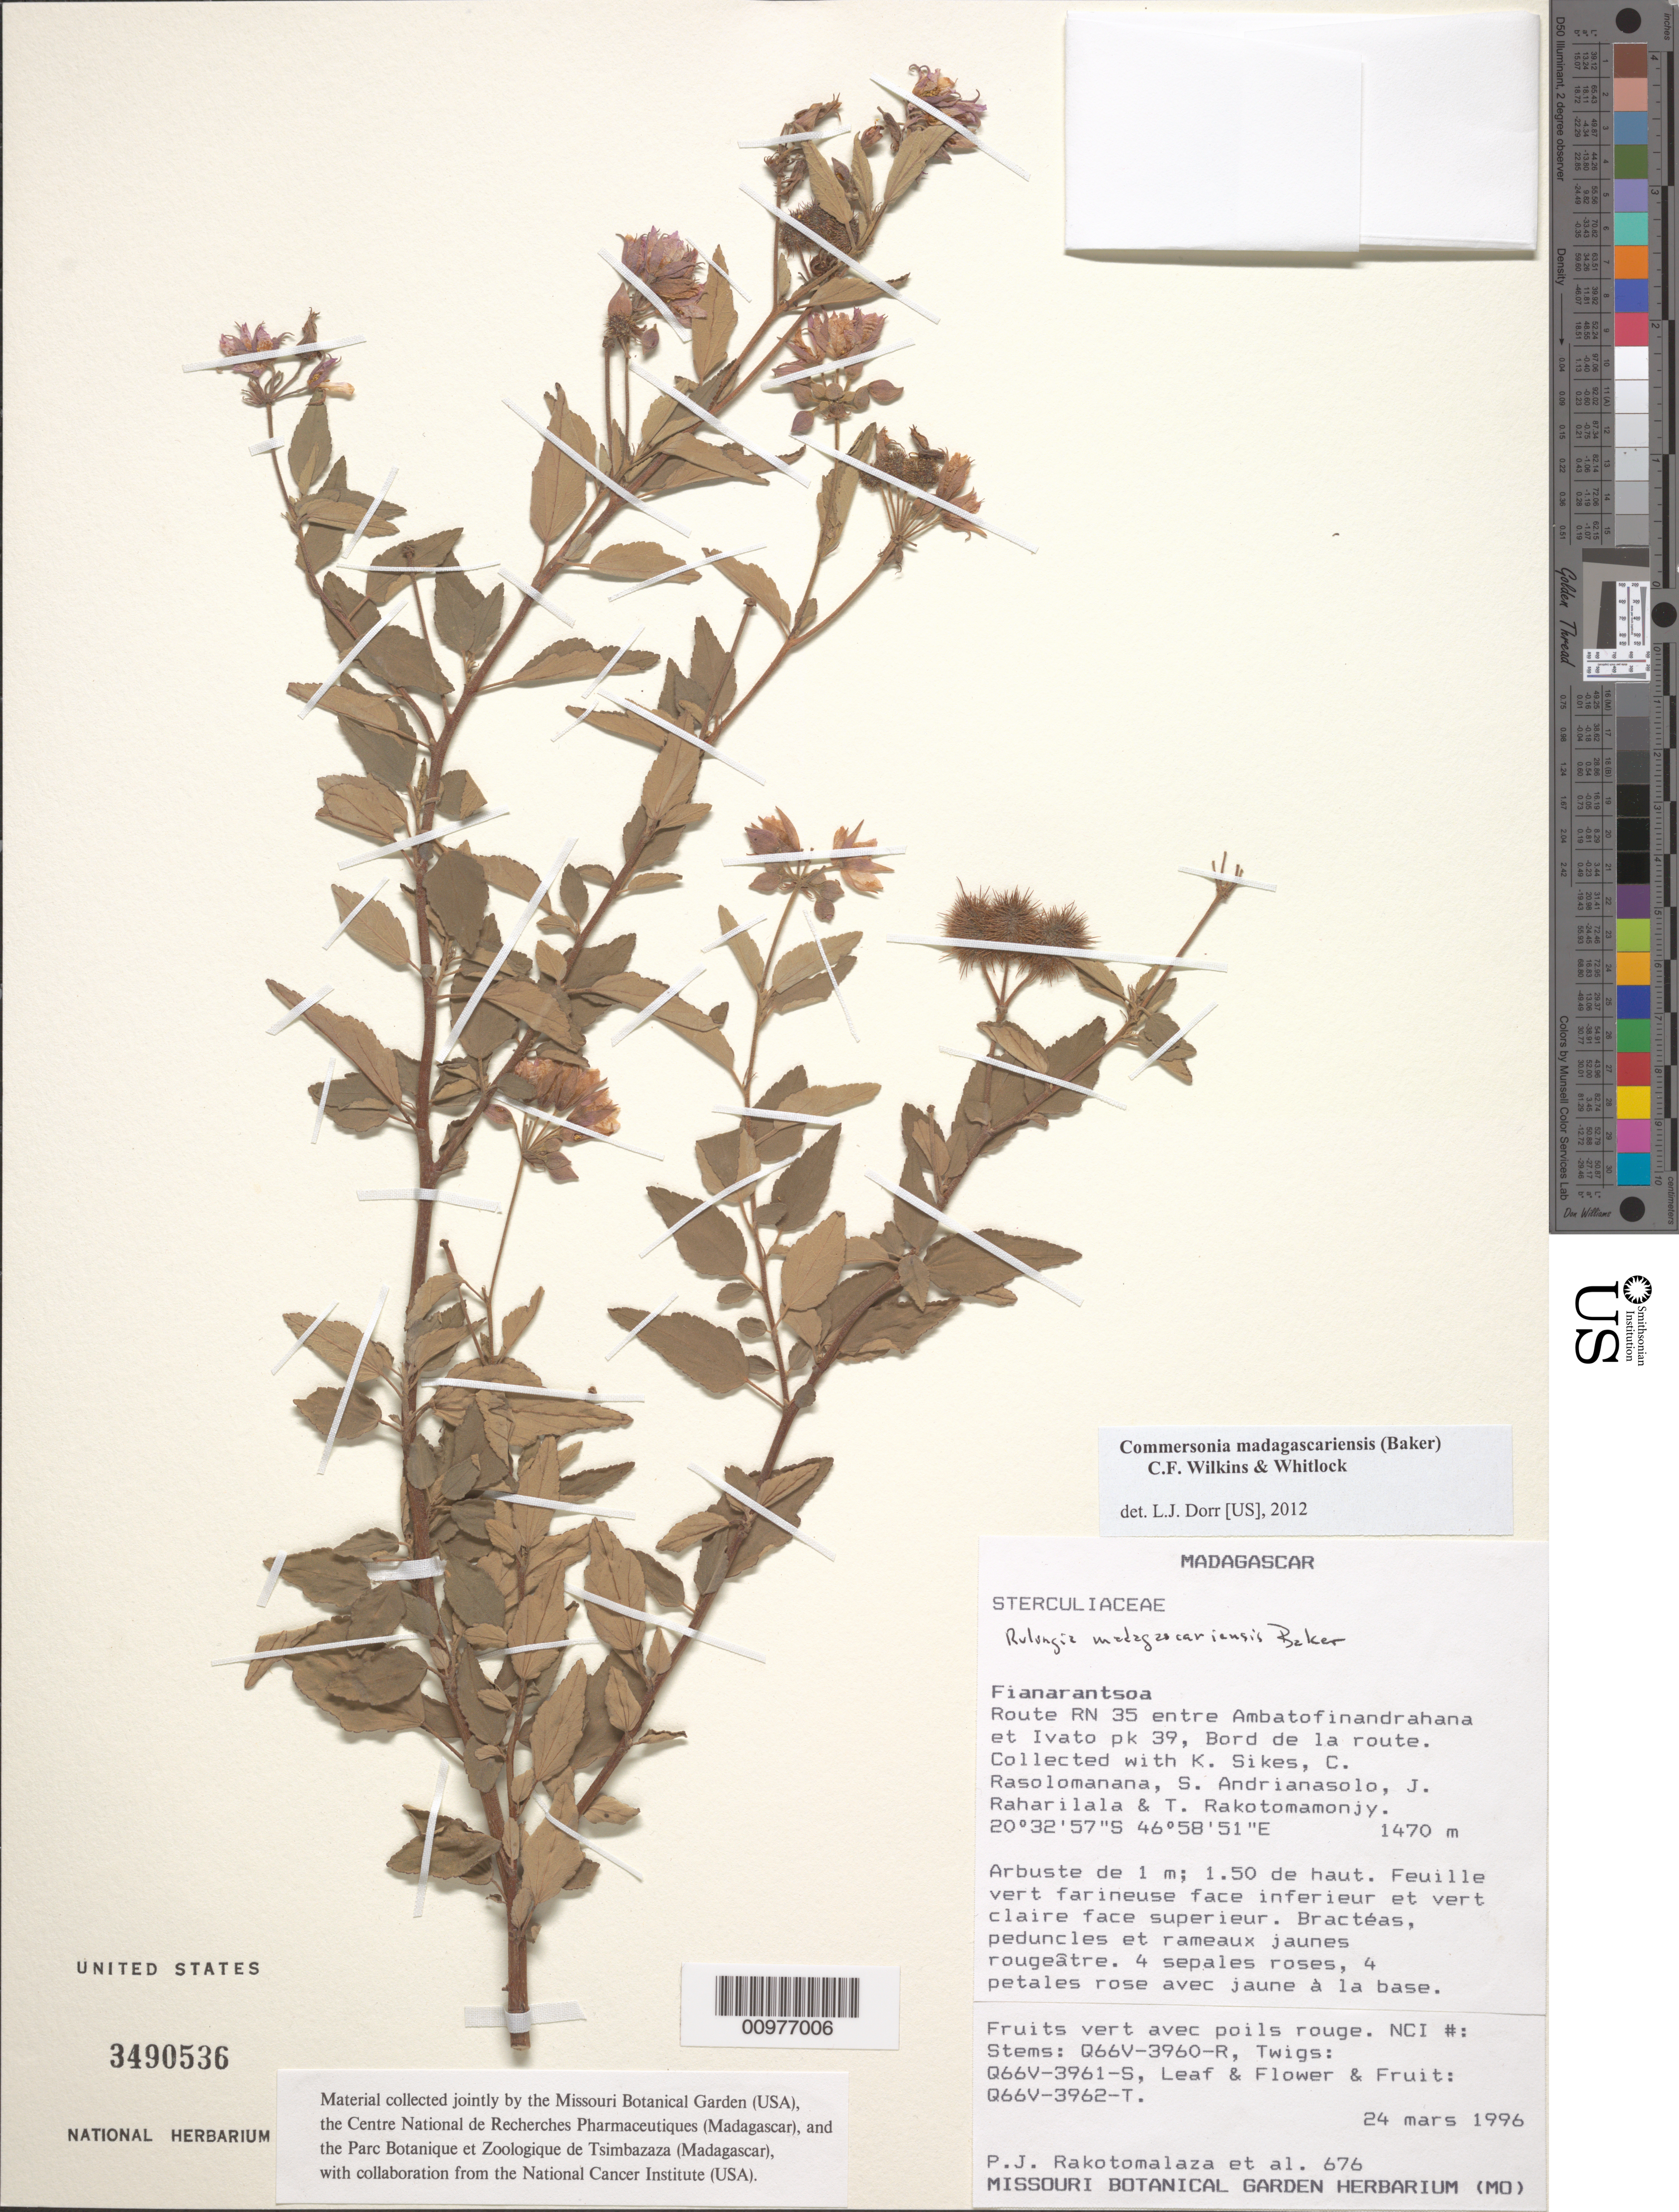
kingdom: Plantae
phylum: Tracheophyta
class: Magnoliopsida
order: Malvales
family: Malvaceae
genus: Commersonia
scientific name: Commersonia madagascariensis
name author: (Baker) C.F. Wilkins & Whitlock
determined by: Dorr, L. J., (BOT), Smithsonian Institution - National Museum of Natural History (UNITED STATES)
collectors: P. J. Rakotomalaza et al.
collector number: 676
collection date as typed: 24 Mar 1996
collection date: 1996-03-24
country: Madagascar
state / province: Amoron'i Mania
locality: Route RN 35 entre Ambatofinandrahana et Ivato pk 39, Bord de la route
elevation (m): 1470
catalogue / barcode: US 3490536